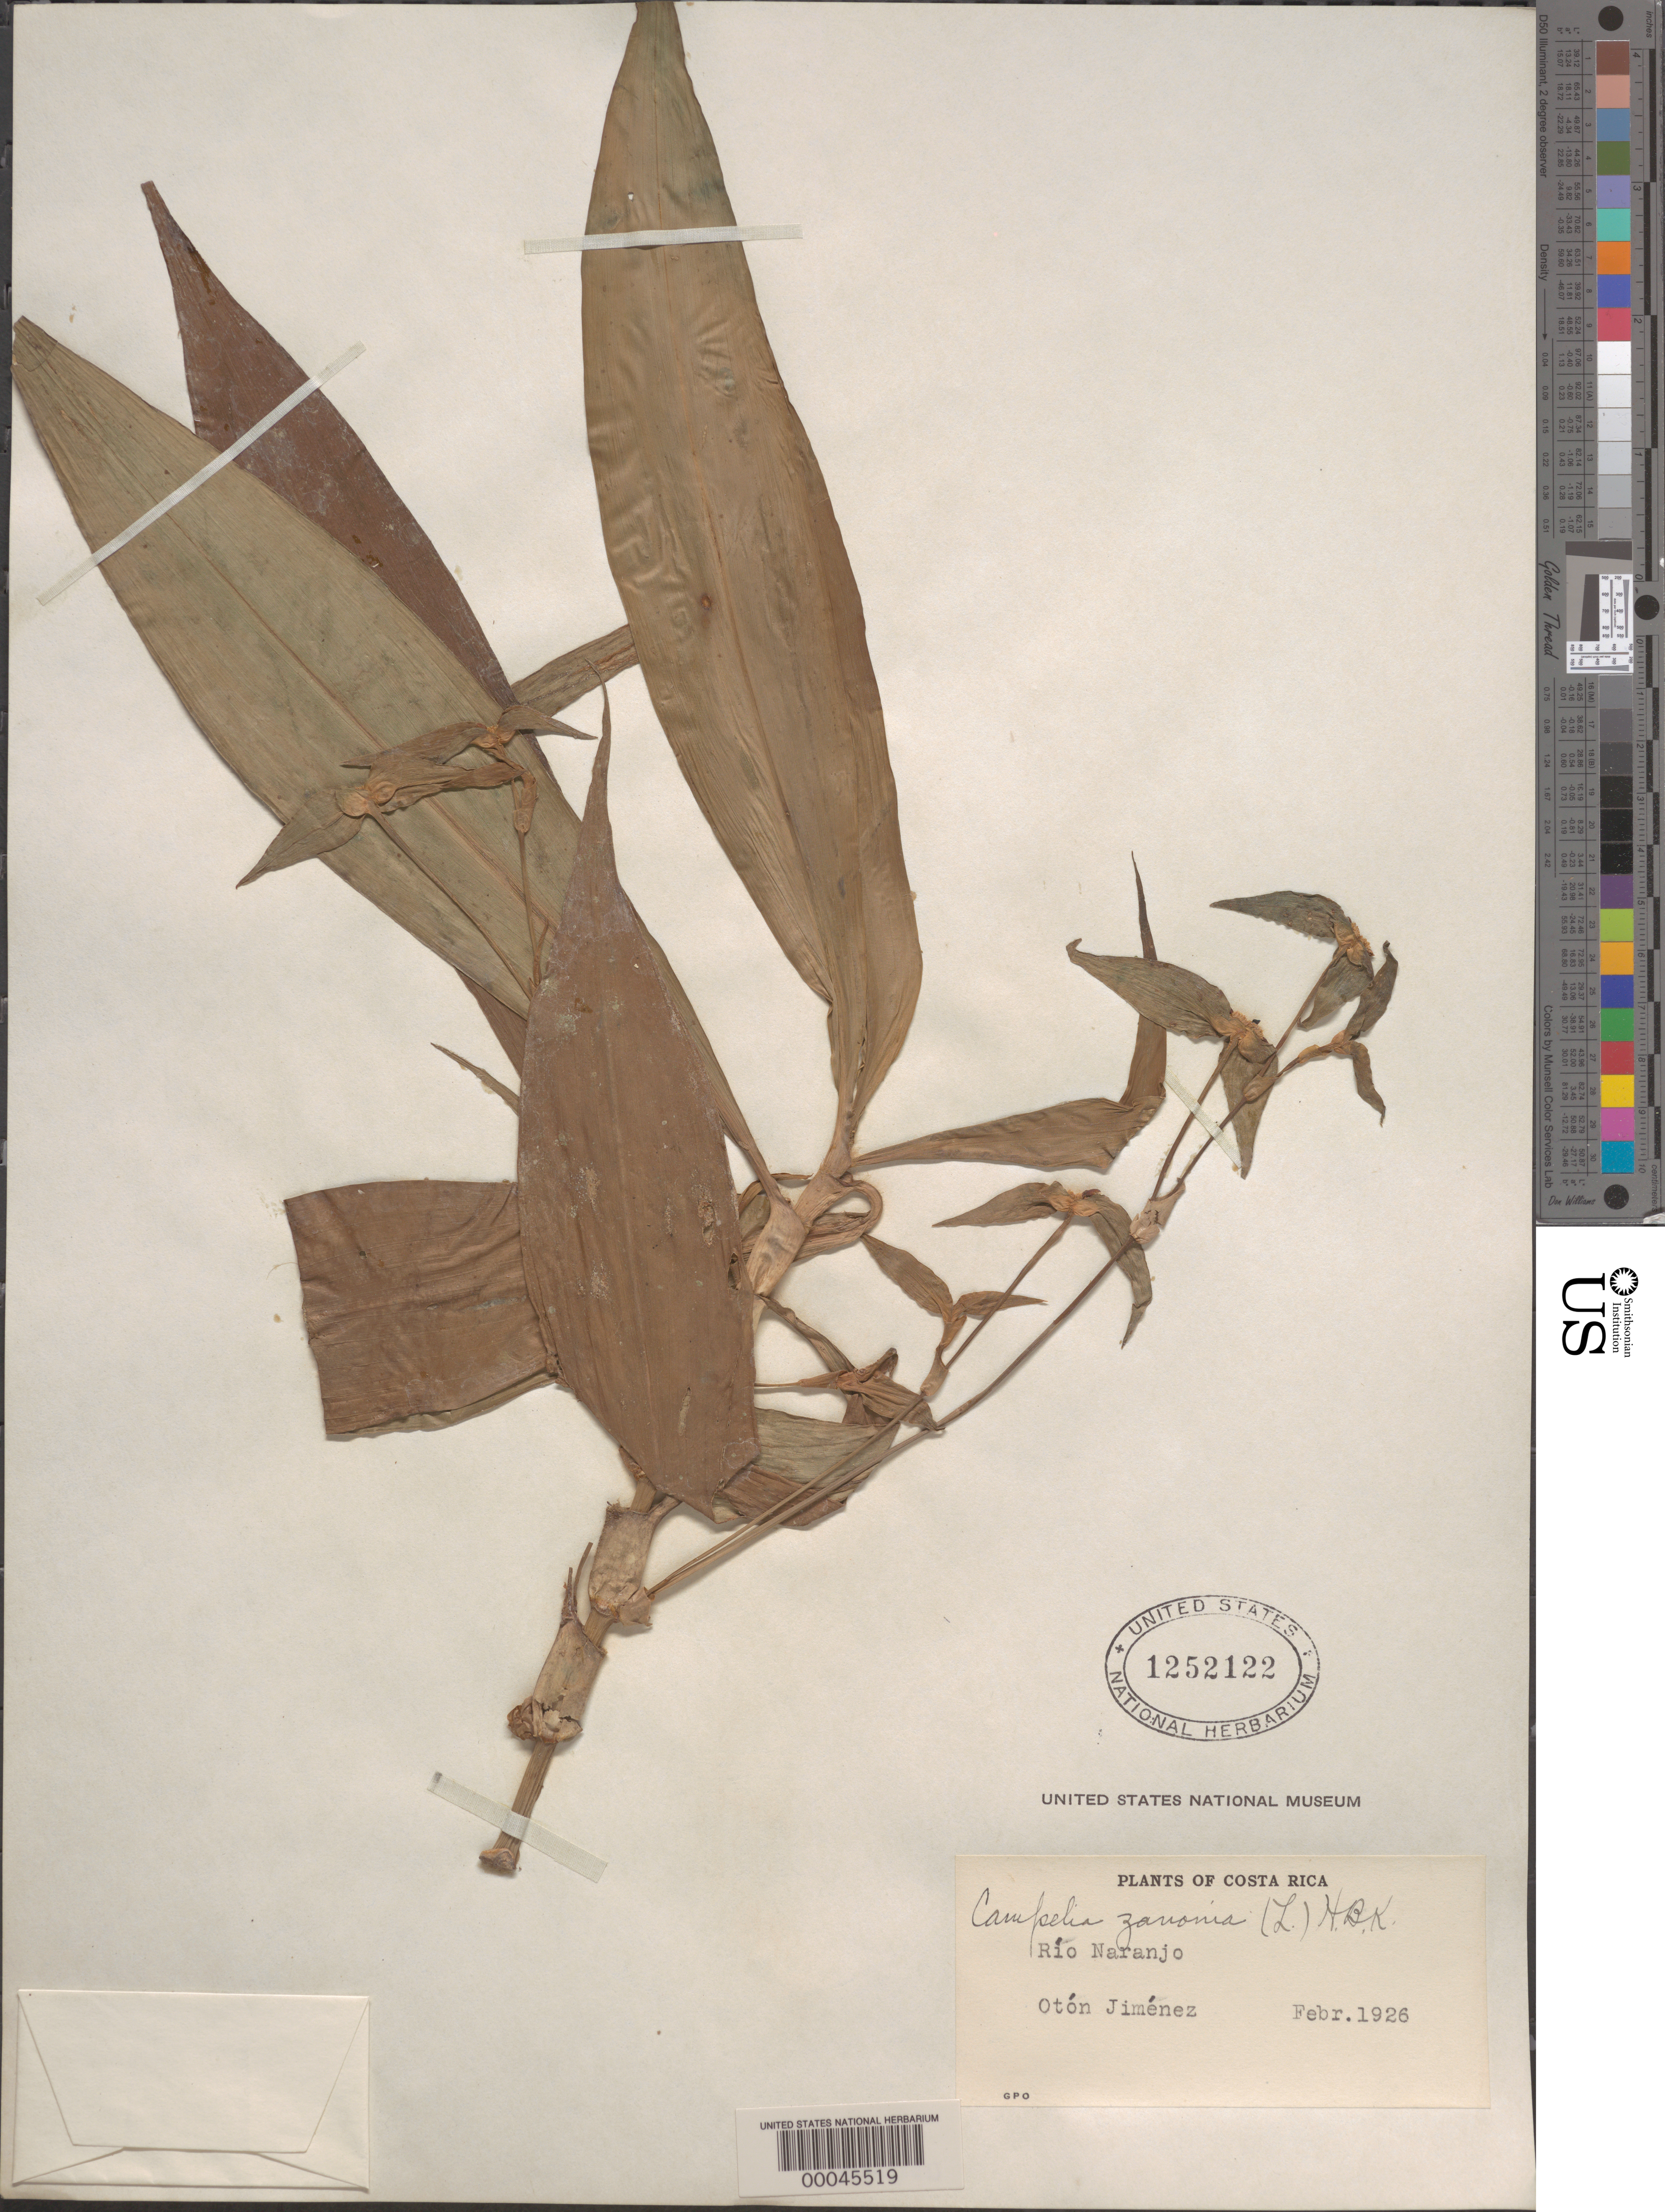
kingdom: Plantae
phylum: Tracheophyta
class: Liliopsida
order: Commelinales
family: Commelinaceae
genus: Tradescantia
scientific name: Tradescantia zanonia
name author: (L.) Sw.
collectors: O. Jiménez L.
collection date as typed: Feb 1926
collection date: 1926-02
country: Costa Rica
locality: Rio Naranjo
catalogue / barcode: US 1252122